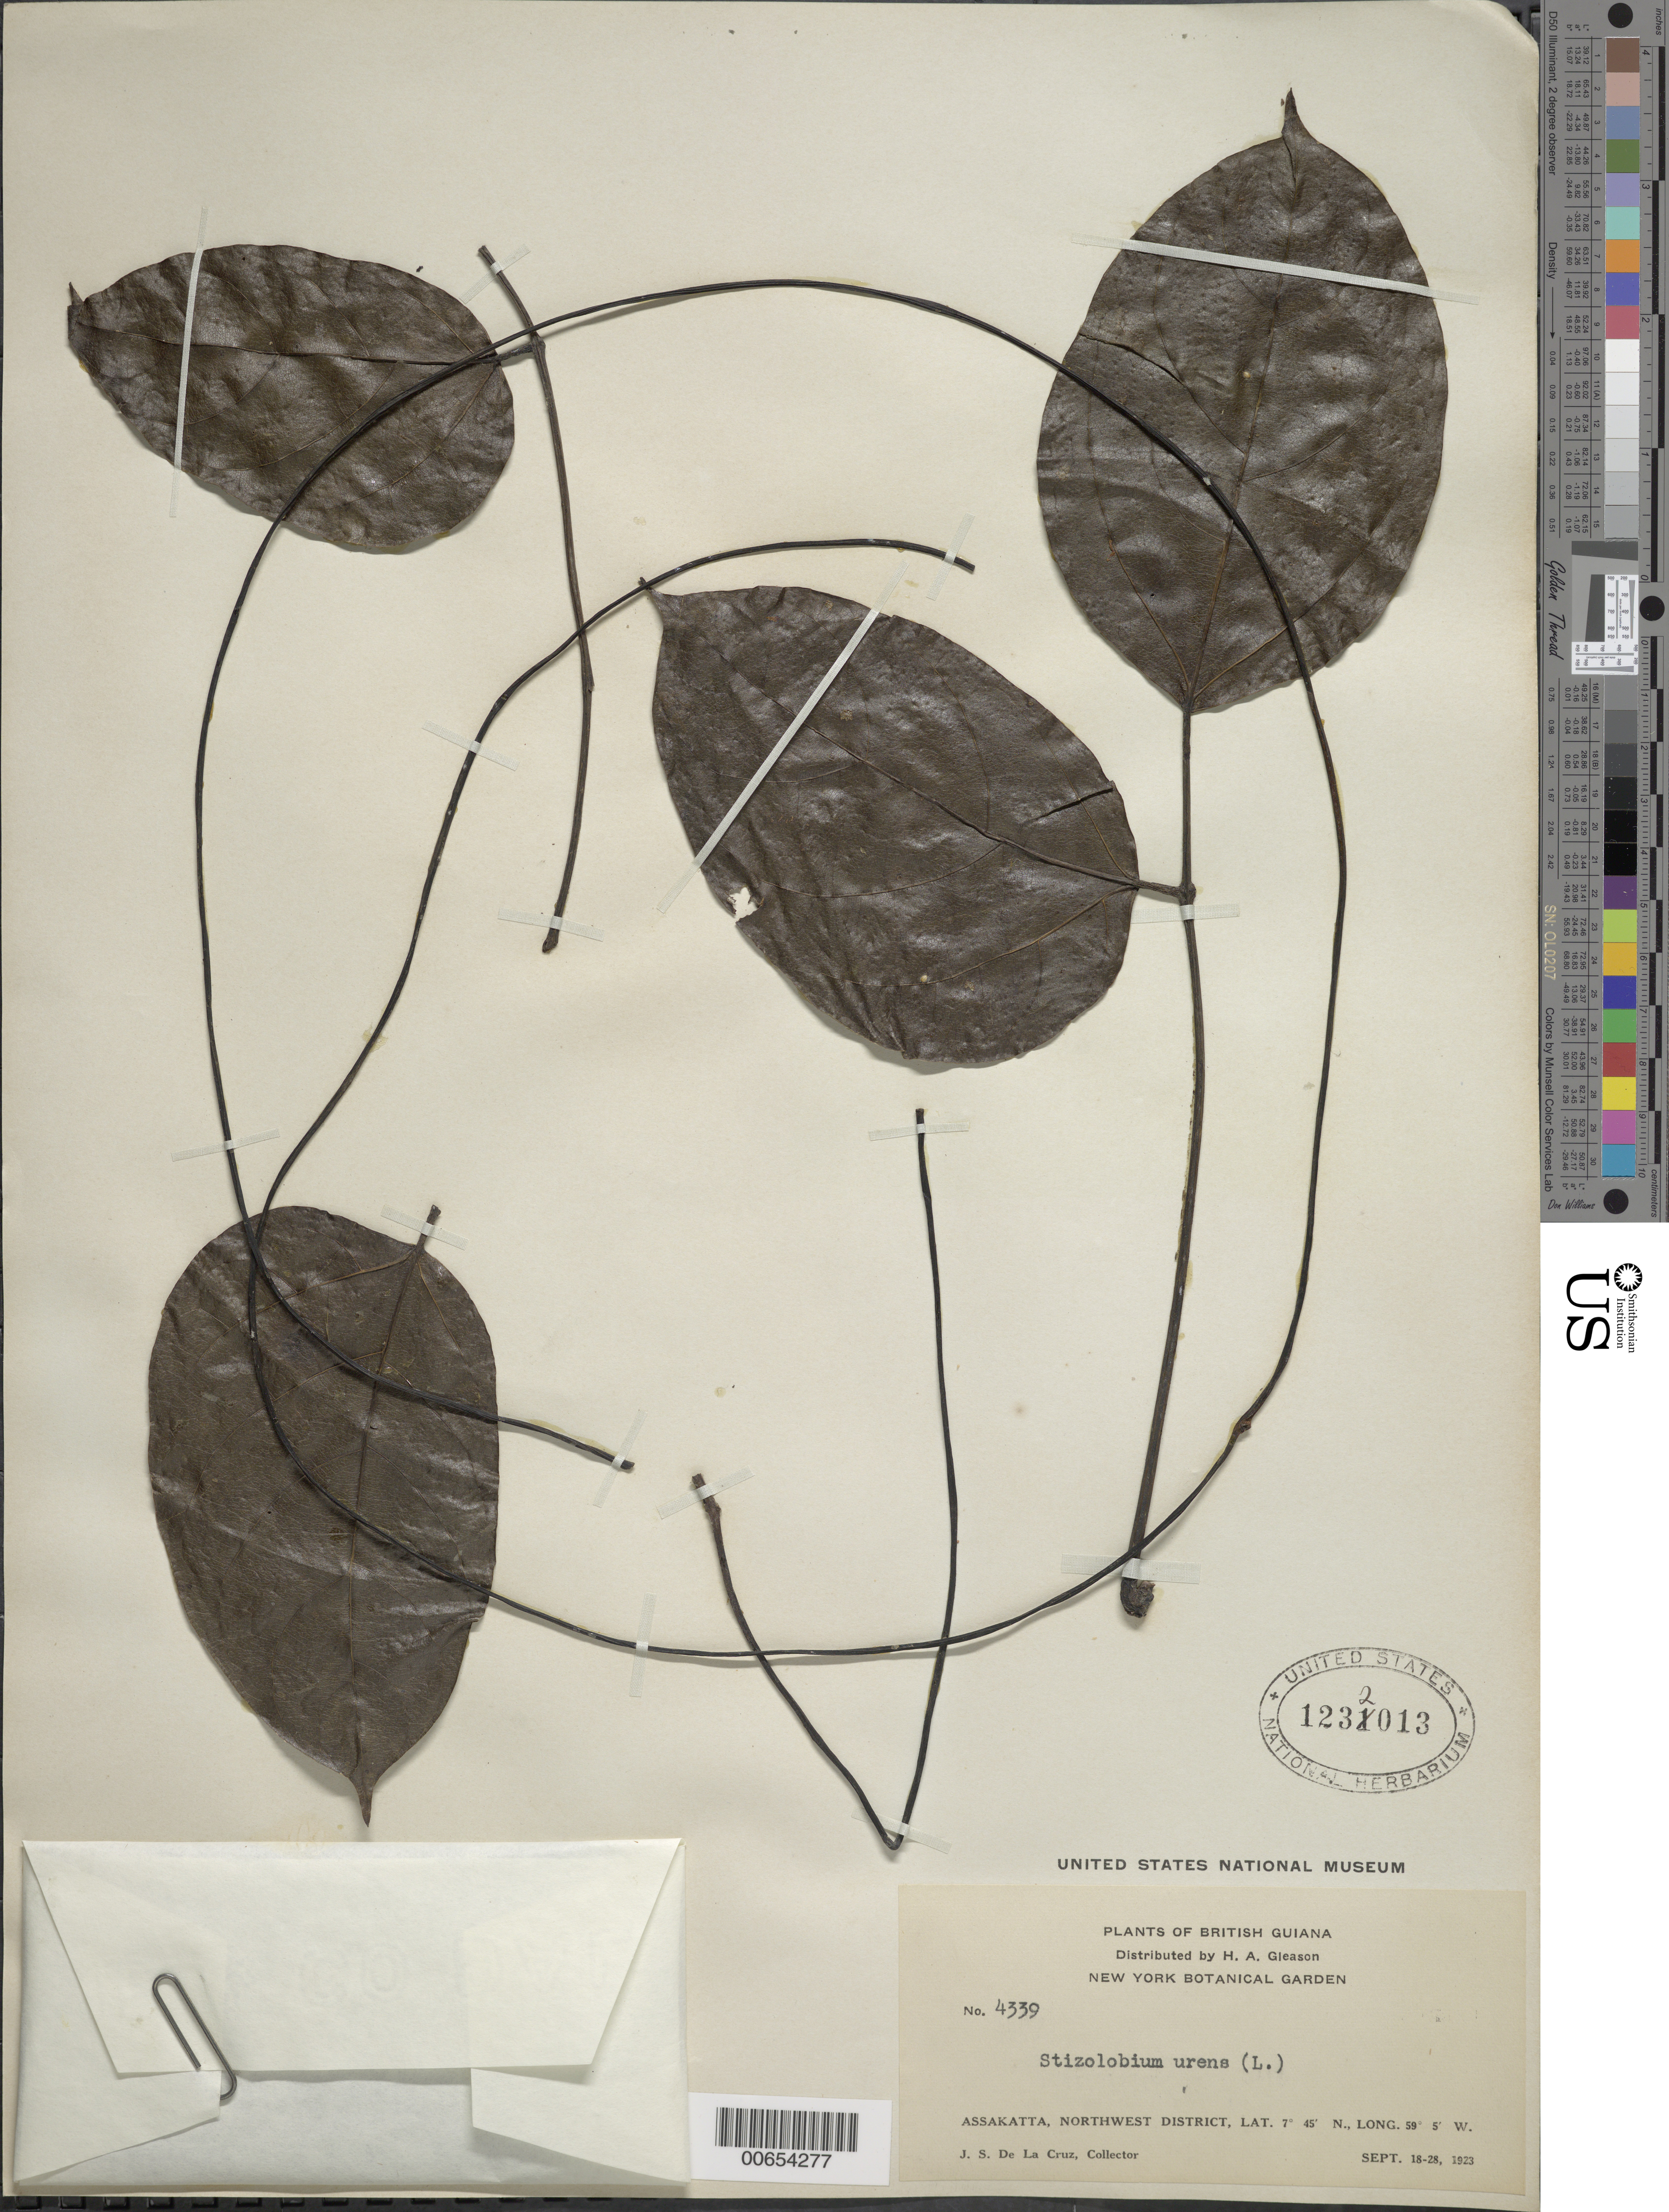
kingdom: Plantae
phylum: Tracheophyta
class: Magnoliopsida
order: Fabales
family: Fabaceae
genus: Mucuna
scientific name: Mucuna urens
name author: (L.) Medik.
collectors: J. S. de la Cruz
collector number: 4339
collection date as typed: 18-Sep-23 to 28-Sep-23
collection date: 1923-09-18/1923-09-28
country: Guyana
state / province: Barima-Waini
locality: Assakatta, NW District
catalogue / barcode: US 1232013